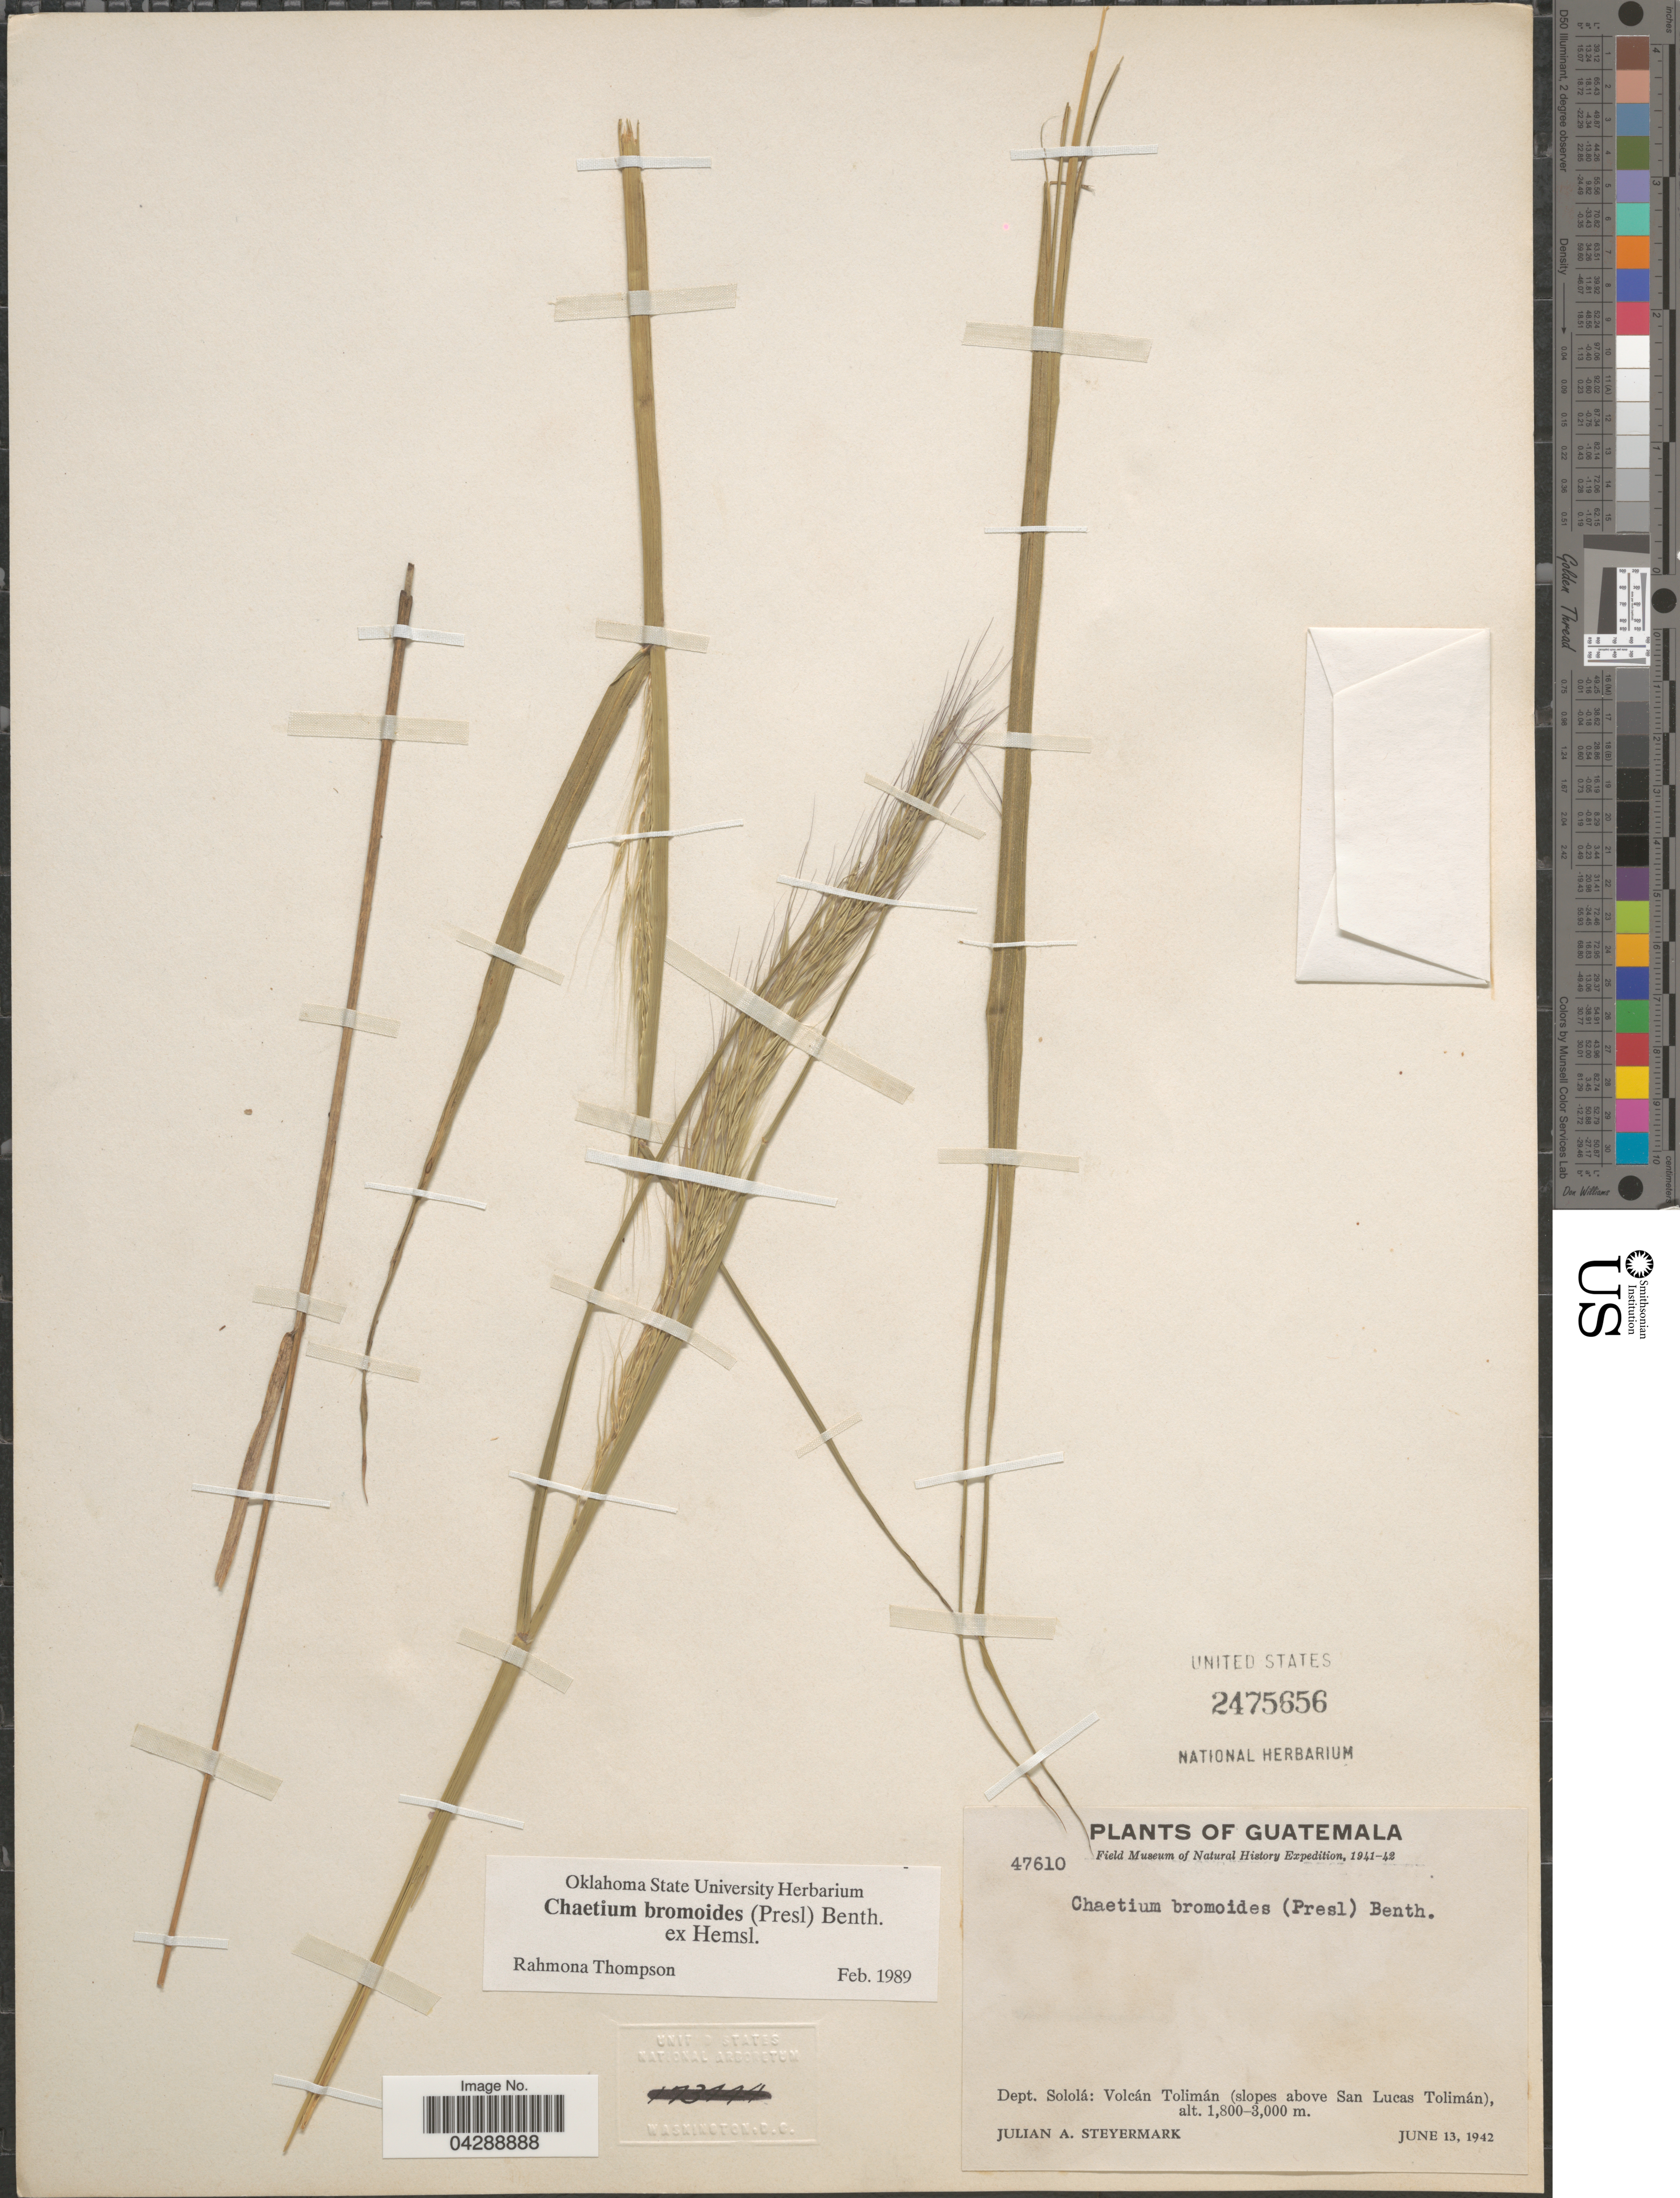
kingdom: Plantae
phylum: Tracheophyta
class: Liliopsida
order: Poales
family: Poaceae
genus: Chaetium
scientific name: Chaetium bromoides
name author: (J. Presl) Benth. ex Hemsl.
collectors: J. Steyermark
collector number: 47610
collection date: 1942-06-13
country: Guatemala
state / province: Solola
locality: Field Museum of Natural History Expedition, 1941-42. Dept. Sololá: Volcán Tolimán (slopes above San Lucas Tolimán).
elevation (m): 1800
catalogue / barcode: US 2475656